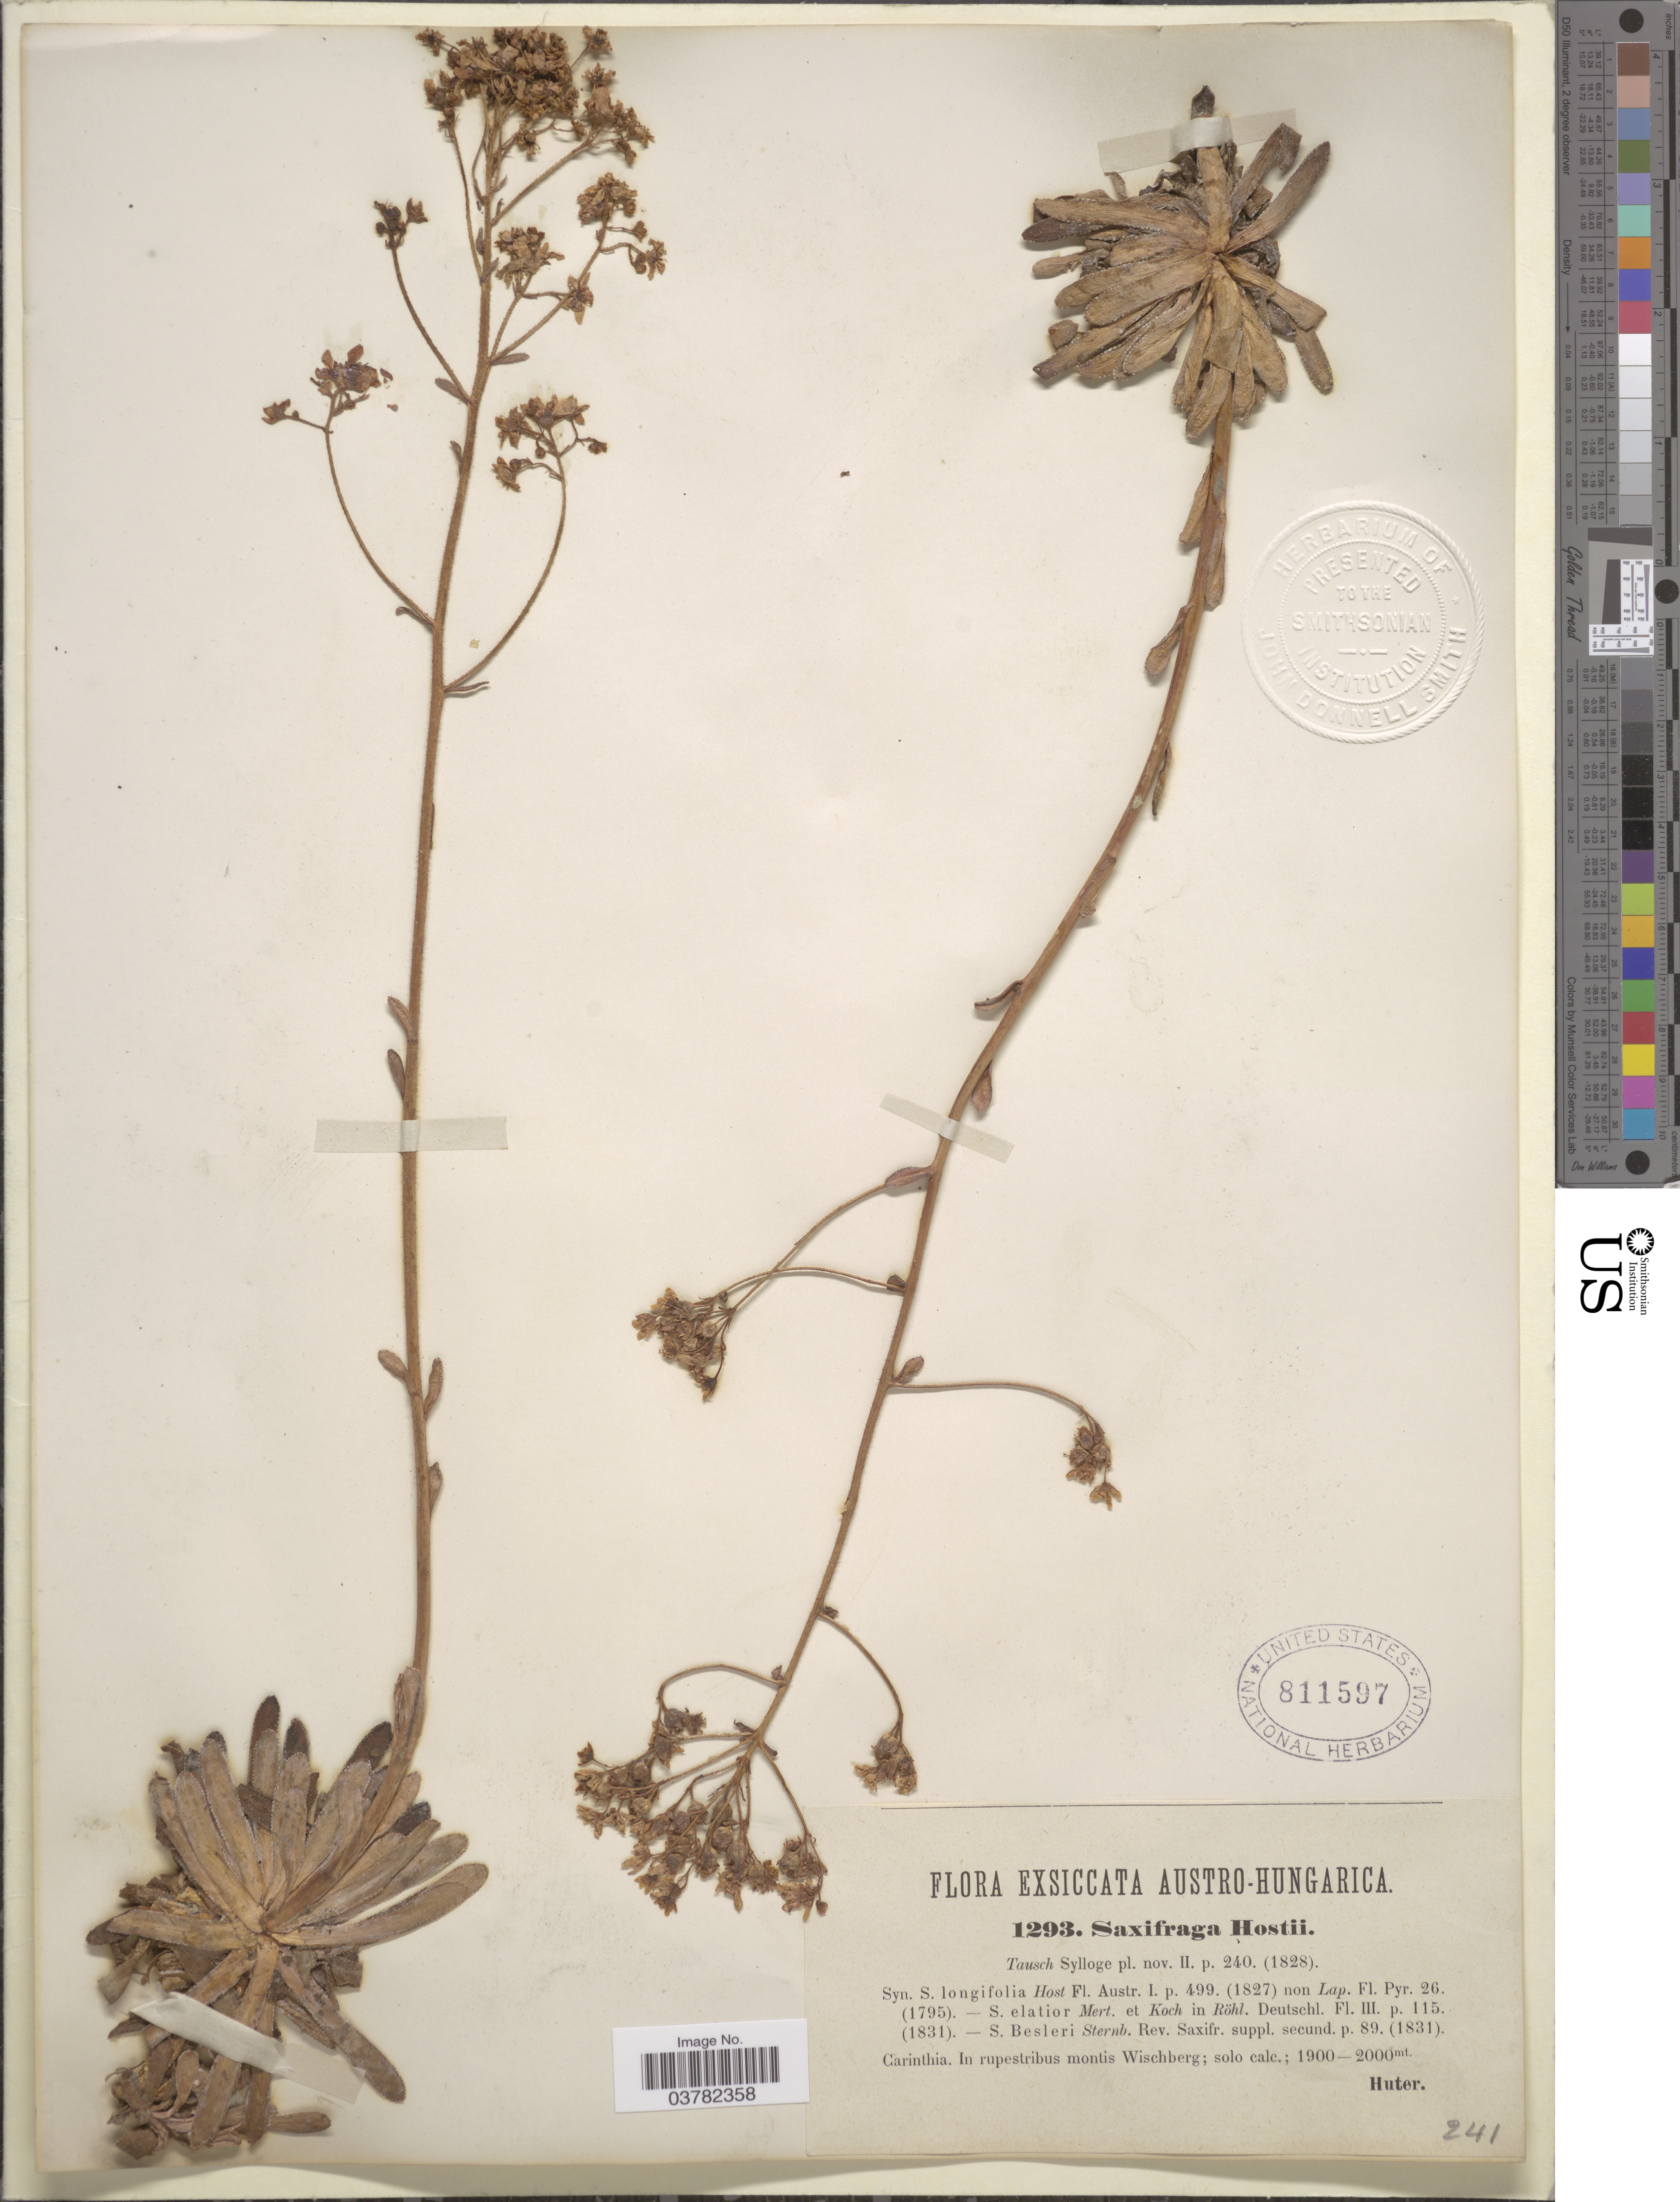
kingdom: Plantae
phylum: Tracheophyta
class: Magnoliopsida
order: Saxifragales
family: Saxifragaceae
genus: Saxifraga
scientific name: Saxifraga hostii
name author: Tausch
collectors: -. Huter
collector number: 1293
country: Hungary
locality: Austro-Hungarica. Carinthia. In rupestribus montis Wischberg.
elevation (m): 1900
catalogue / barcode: US 811597